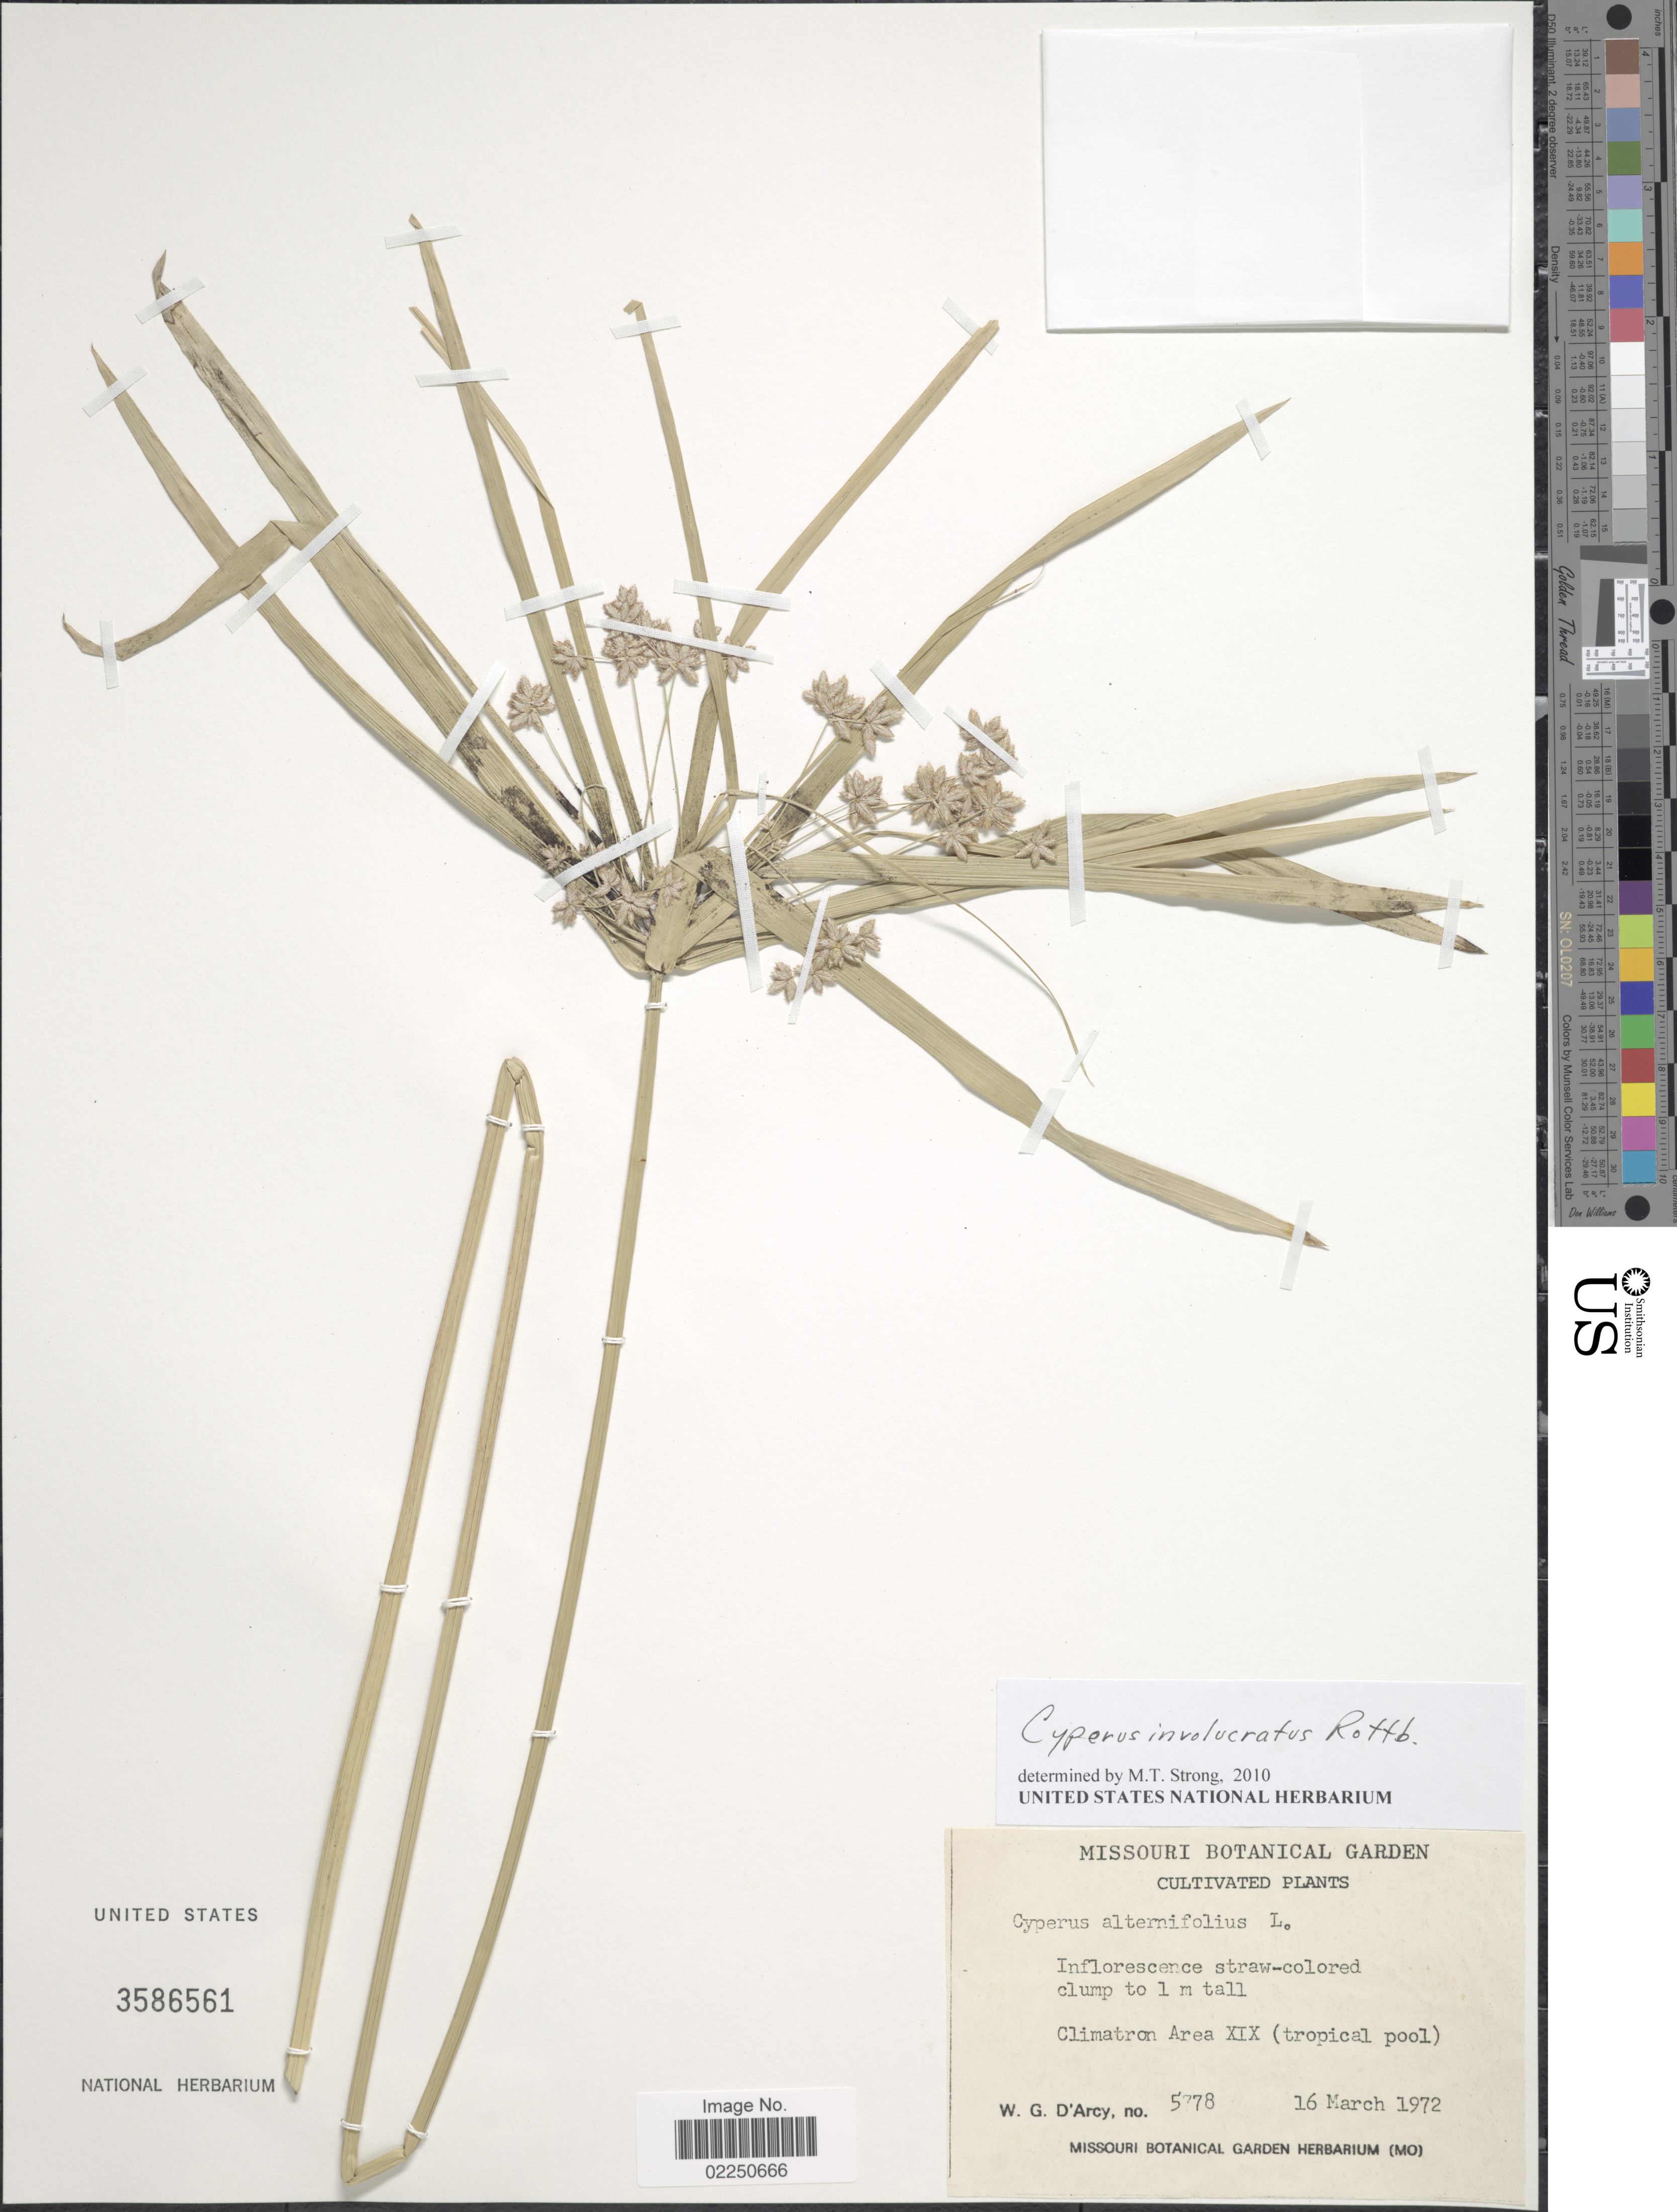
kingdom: Plantae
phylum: Tracheophyta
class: Liliopsida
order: Poales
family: Cyperaceae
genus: Cyperus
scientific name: Cyperus involucratus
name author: Rottb.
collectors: W. G. D'Arcy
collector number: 5778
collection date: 1972-03-16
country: United States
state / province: Missouri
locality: Missouri Botanical Garden. Climatron Area XIX (tropical pool)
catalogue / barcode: US 3586561